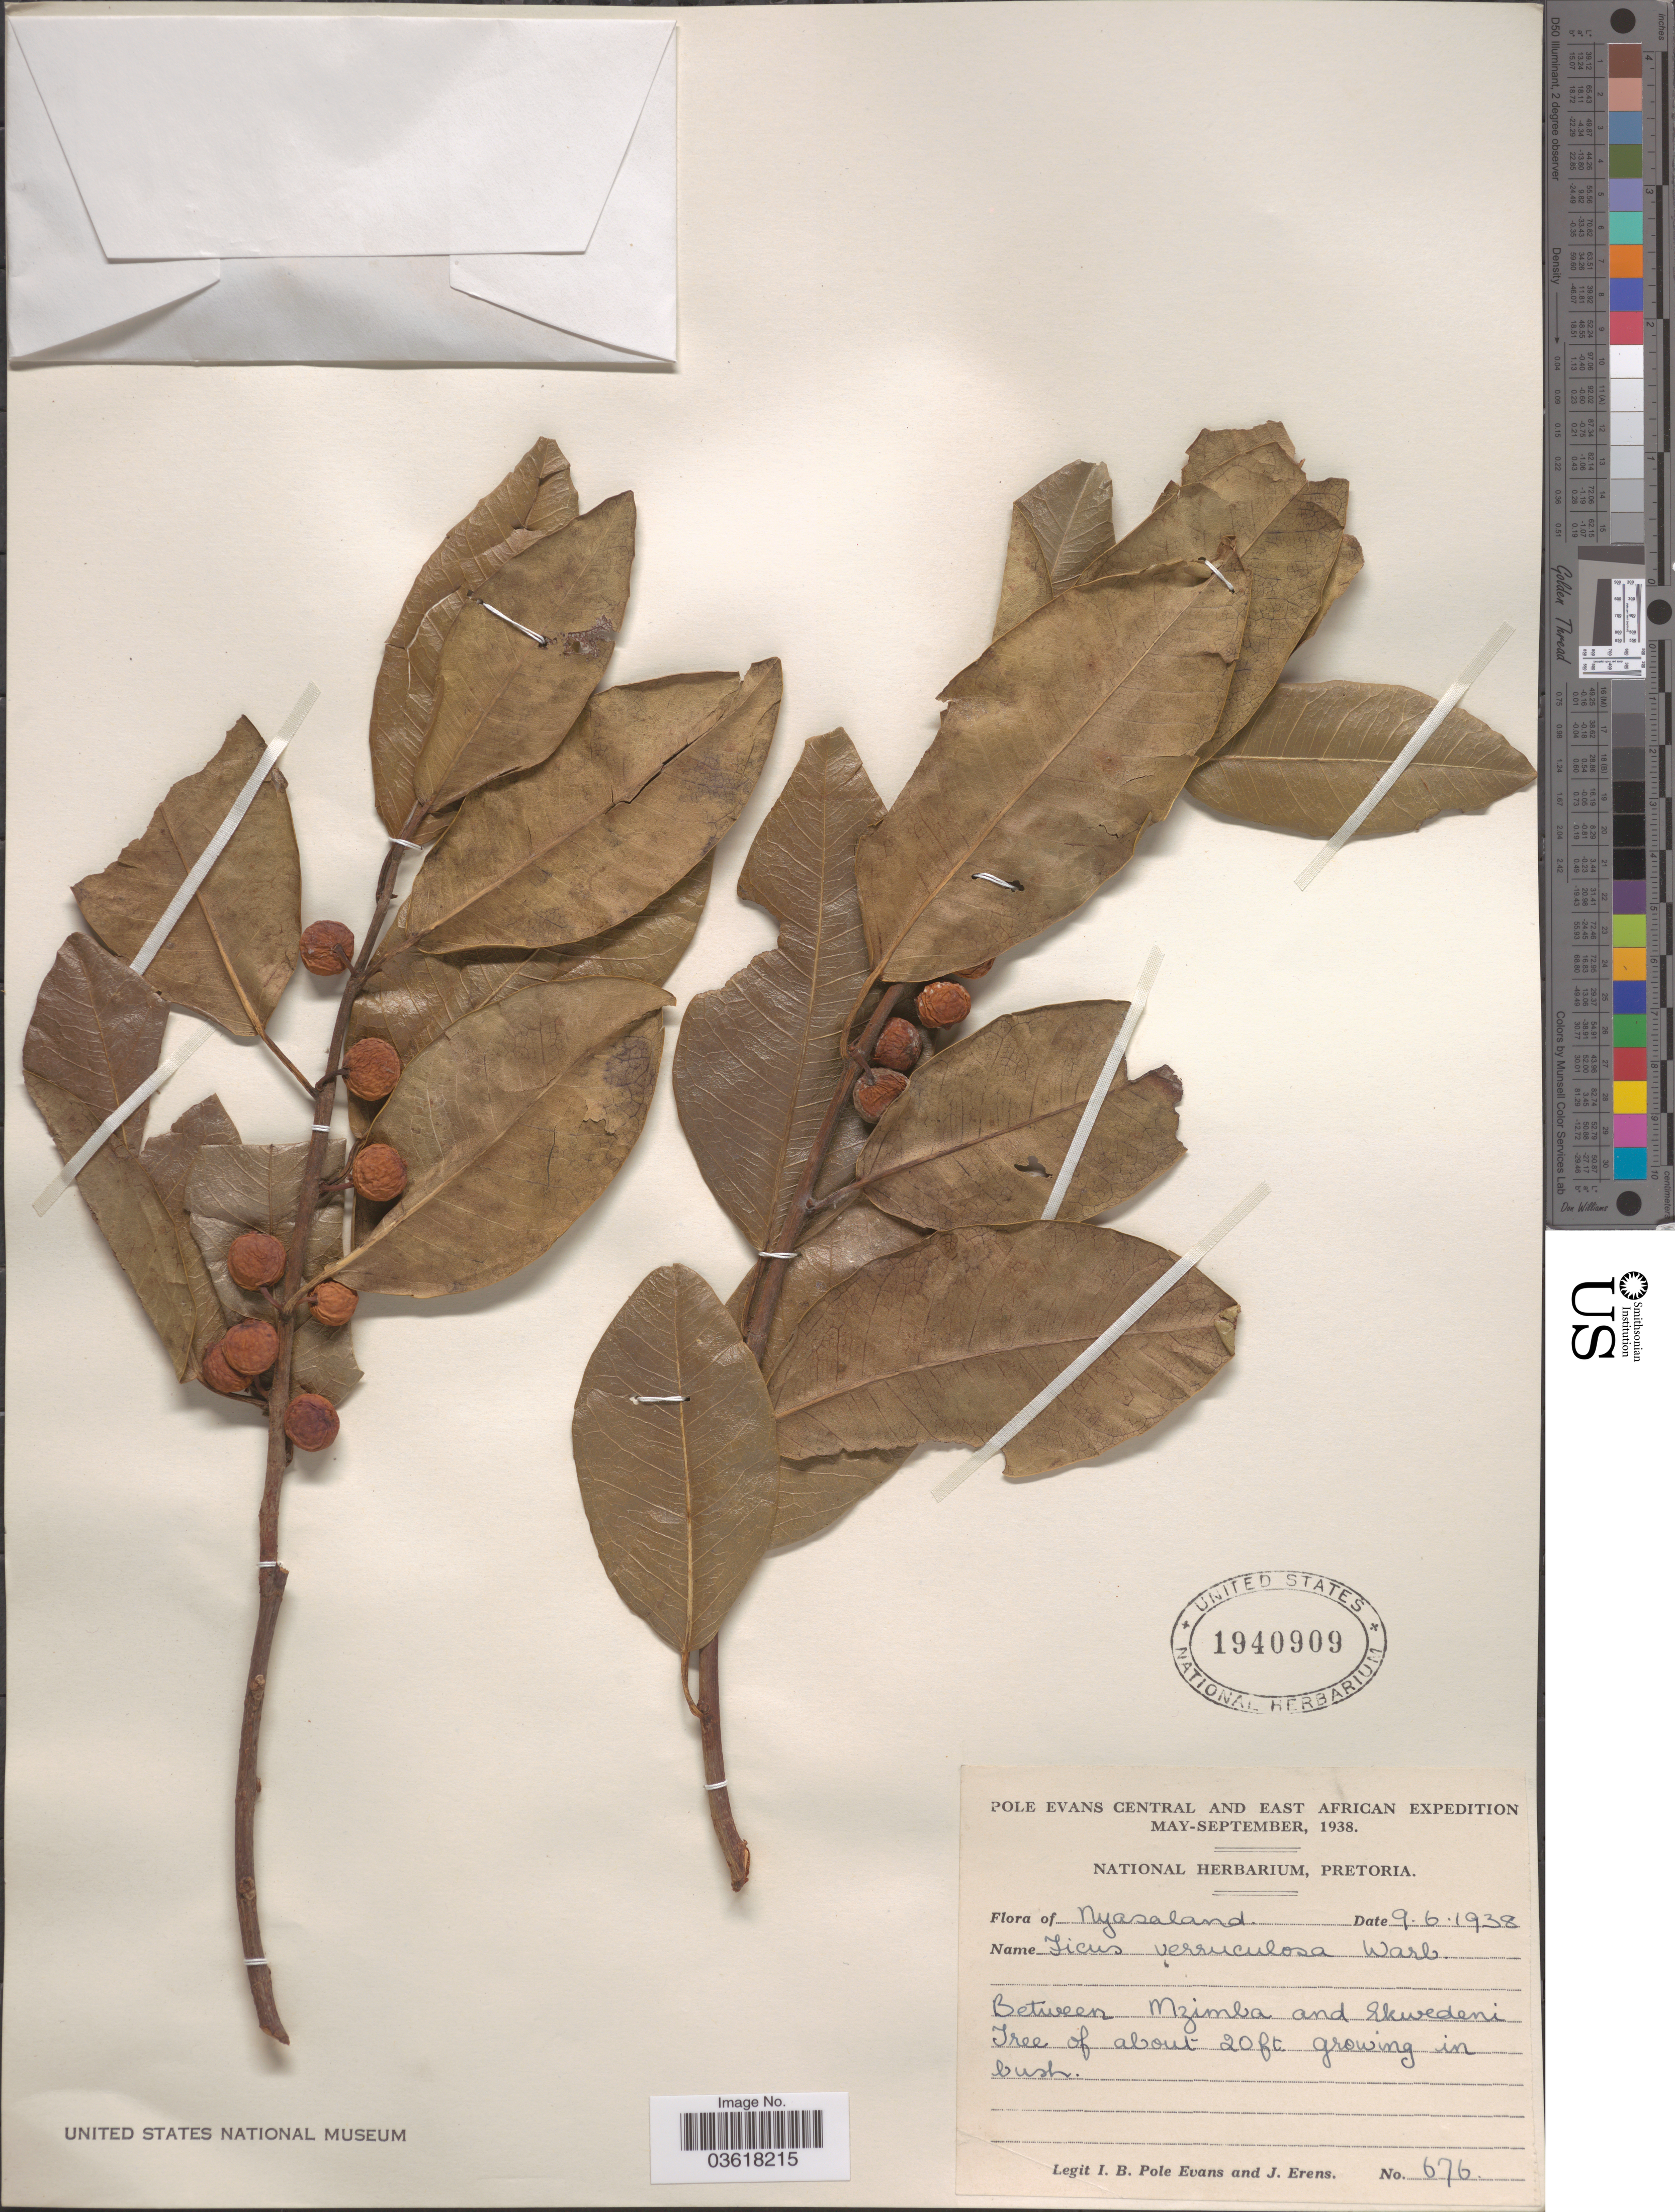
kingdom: Plantae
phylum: Tracheophyta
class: Magnoliopsida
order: Rosales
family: Moraceae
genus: Ficus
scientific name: Ficus verruculosa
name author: Warb.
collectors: I. B. Pole-Evans & J. Erens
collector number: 676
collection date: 1938-06-09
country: Malawi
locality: Nyasaland. Between Mzimba and Ekwedeni.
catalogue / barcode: US 1940909